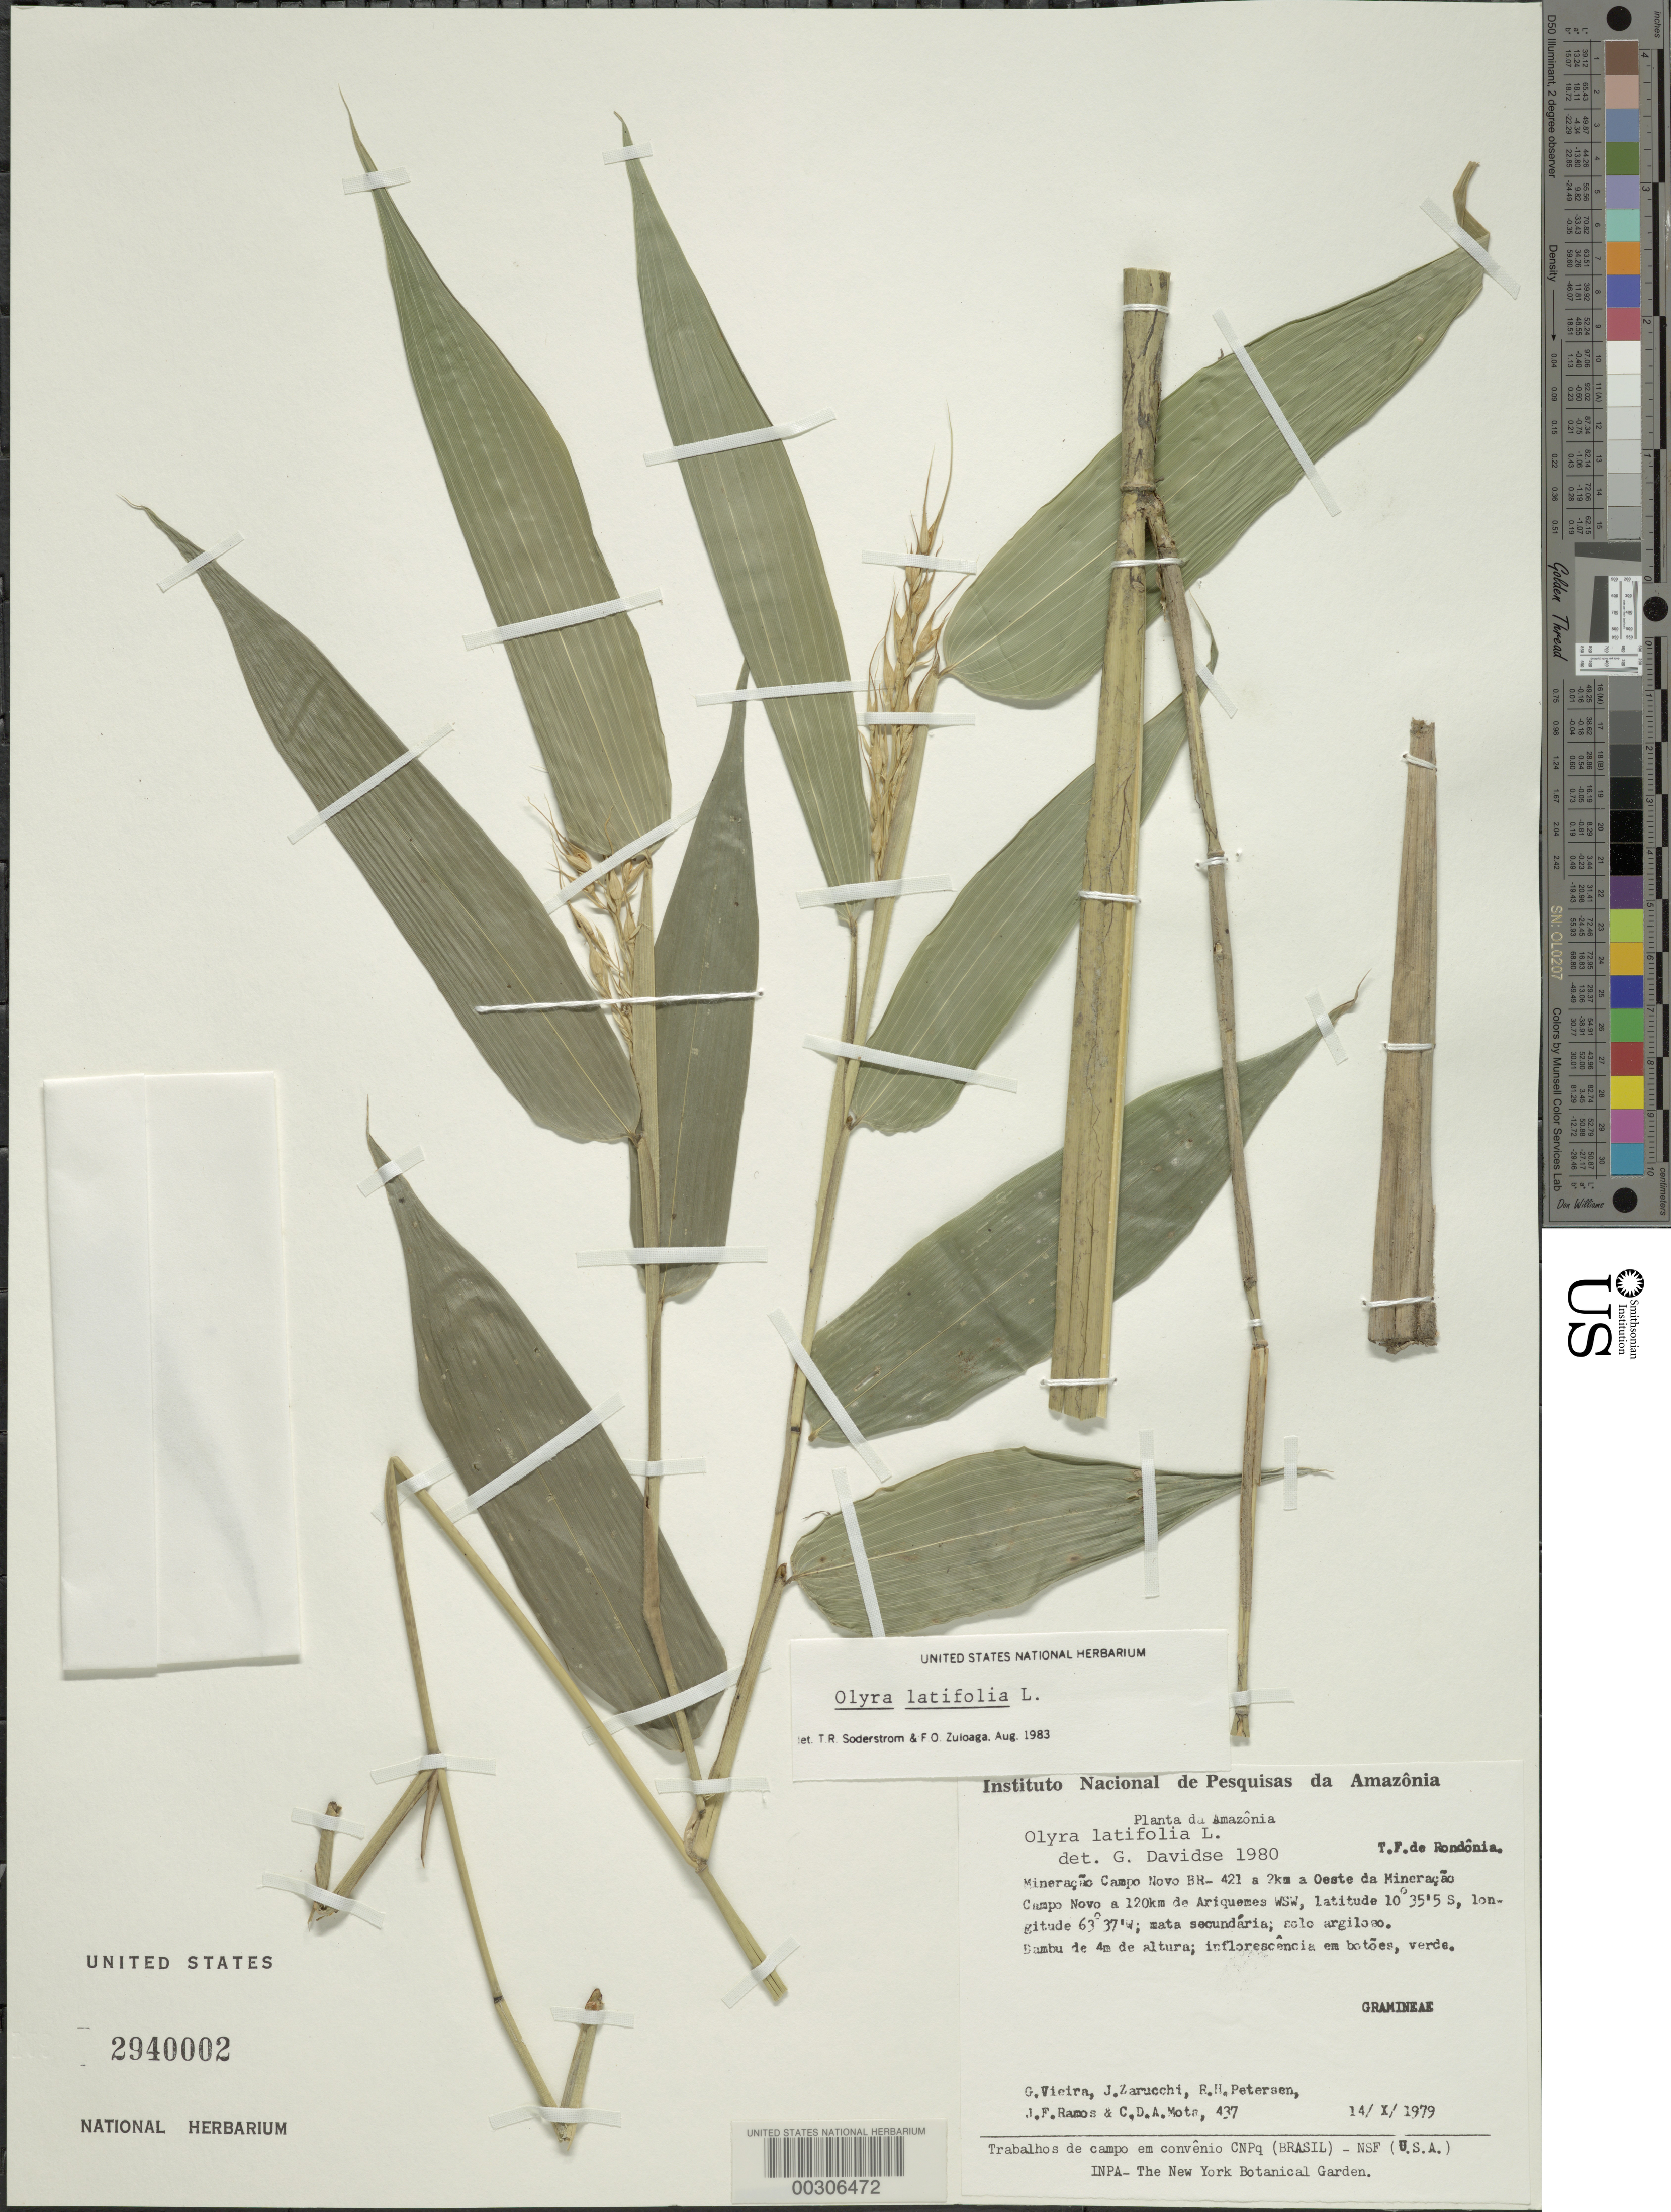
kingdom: Plantae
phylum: Tracheophyta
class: Liliopsida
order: Poales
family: Poaceae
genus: Olyra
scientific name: Olyra latifolia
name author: L.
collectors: G. Vieira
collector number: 437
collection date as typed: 14 Oct 1979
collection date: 1979-10-14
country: Peru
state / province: Amazonas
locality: Campo Nova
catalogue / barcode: US 2940002